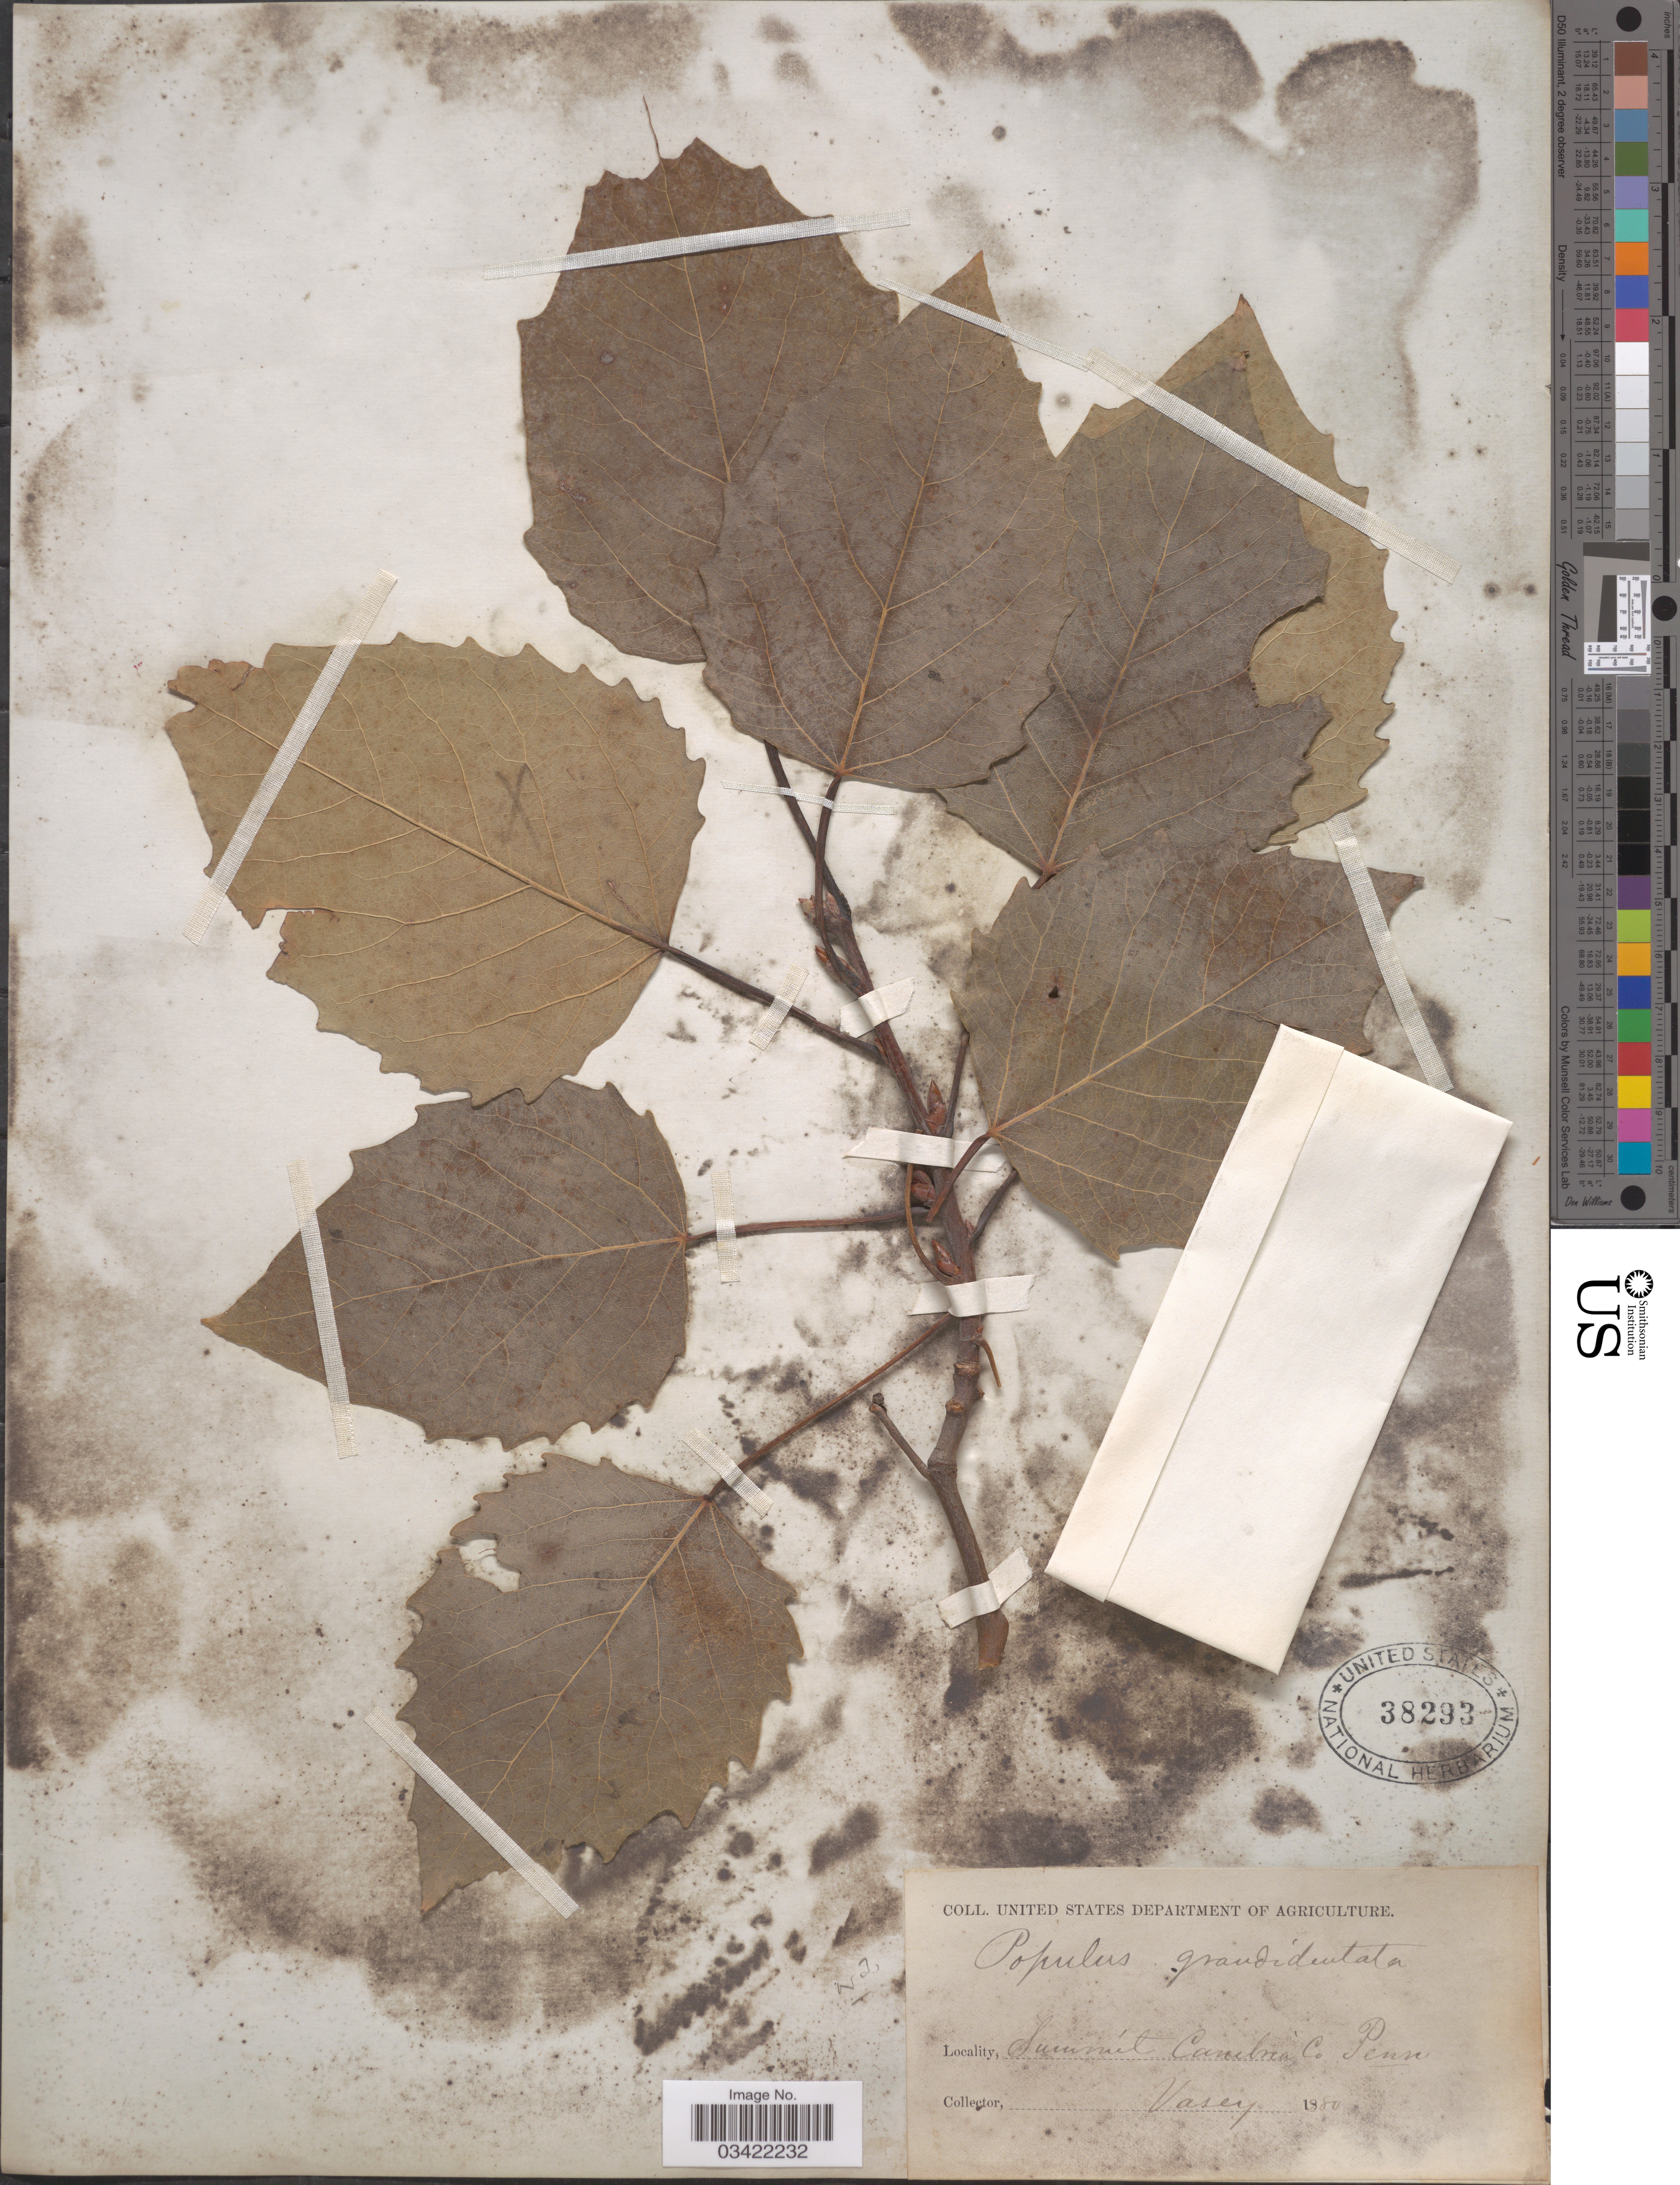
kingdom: Plantae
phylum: Tracheophyta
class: Magnoliopsida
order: Malpighiales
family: Salicaceae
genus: Populus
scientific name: Populus grandidentata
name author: Michx.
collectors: Vasey, --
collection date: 1880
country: United States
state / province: Pennsylvania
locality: Summit Cambria Co.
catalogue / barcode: US 38293